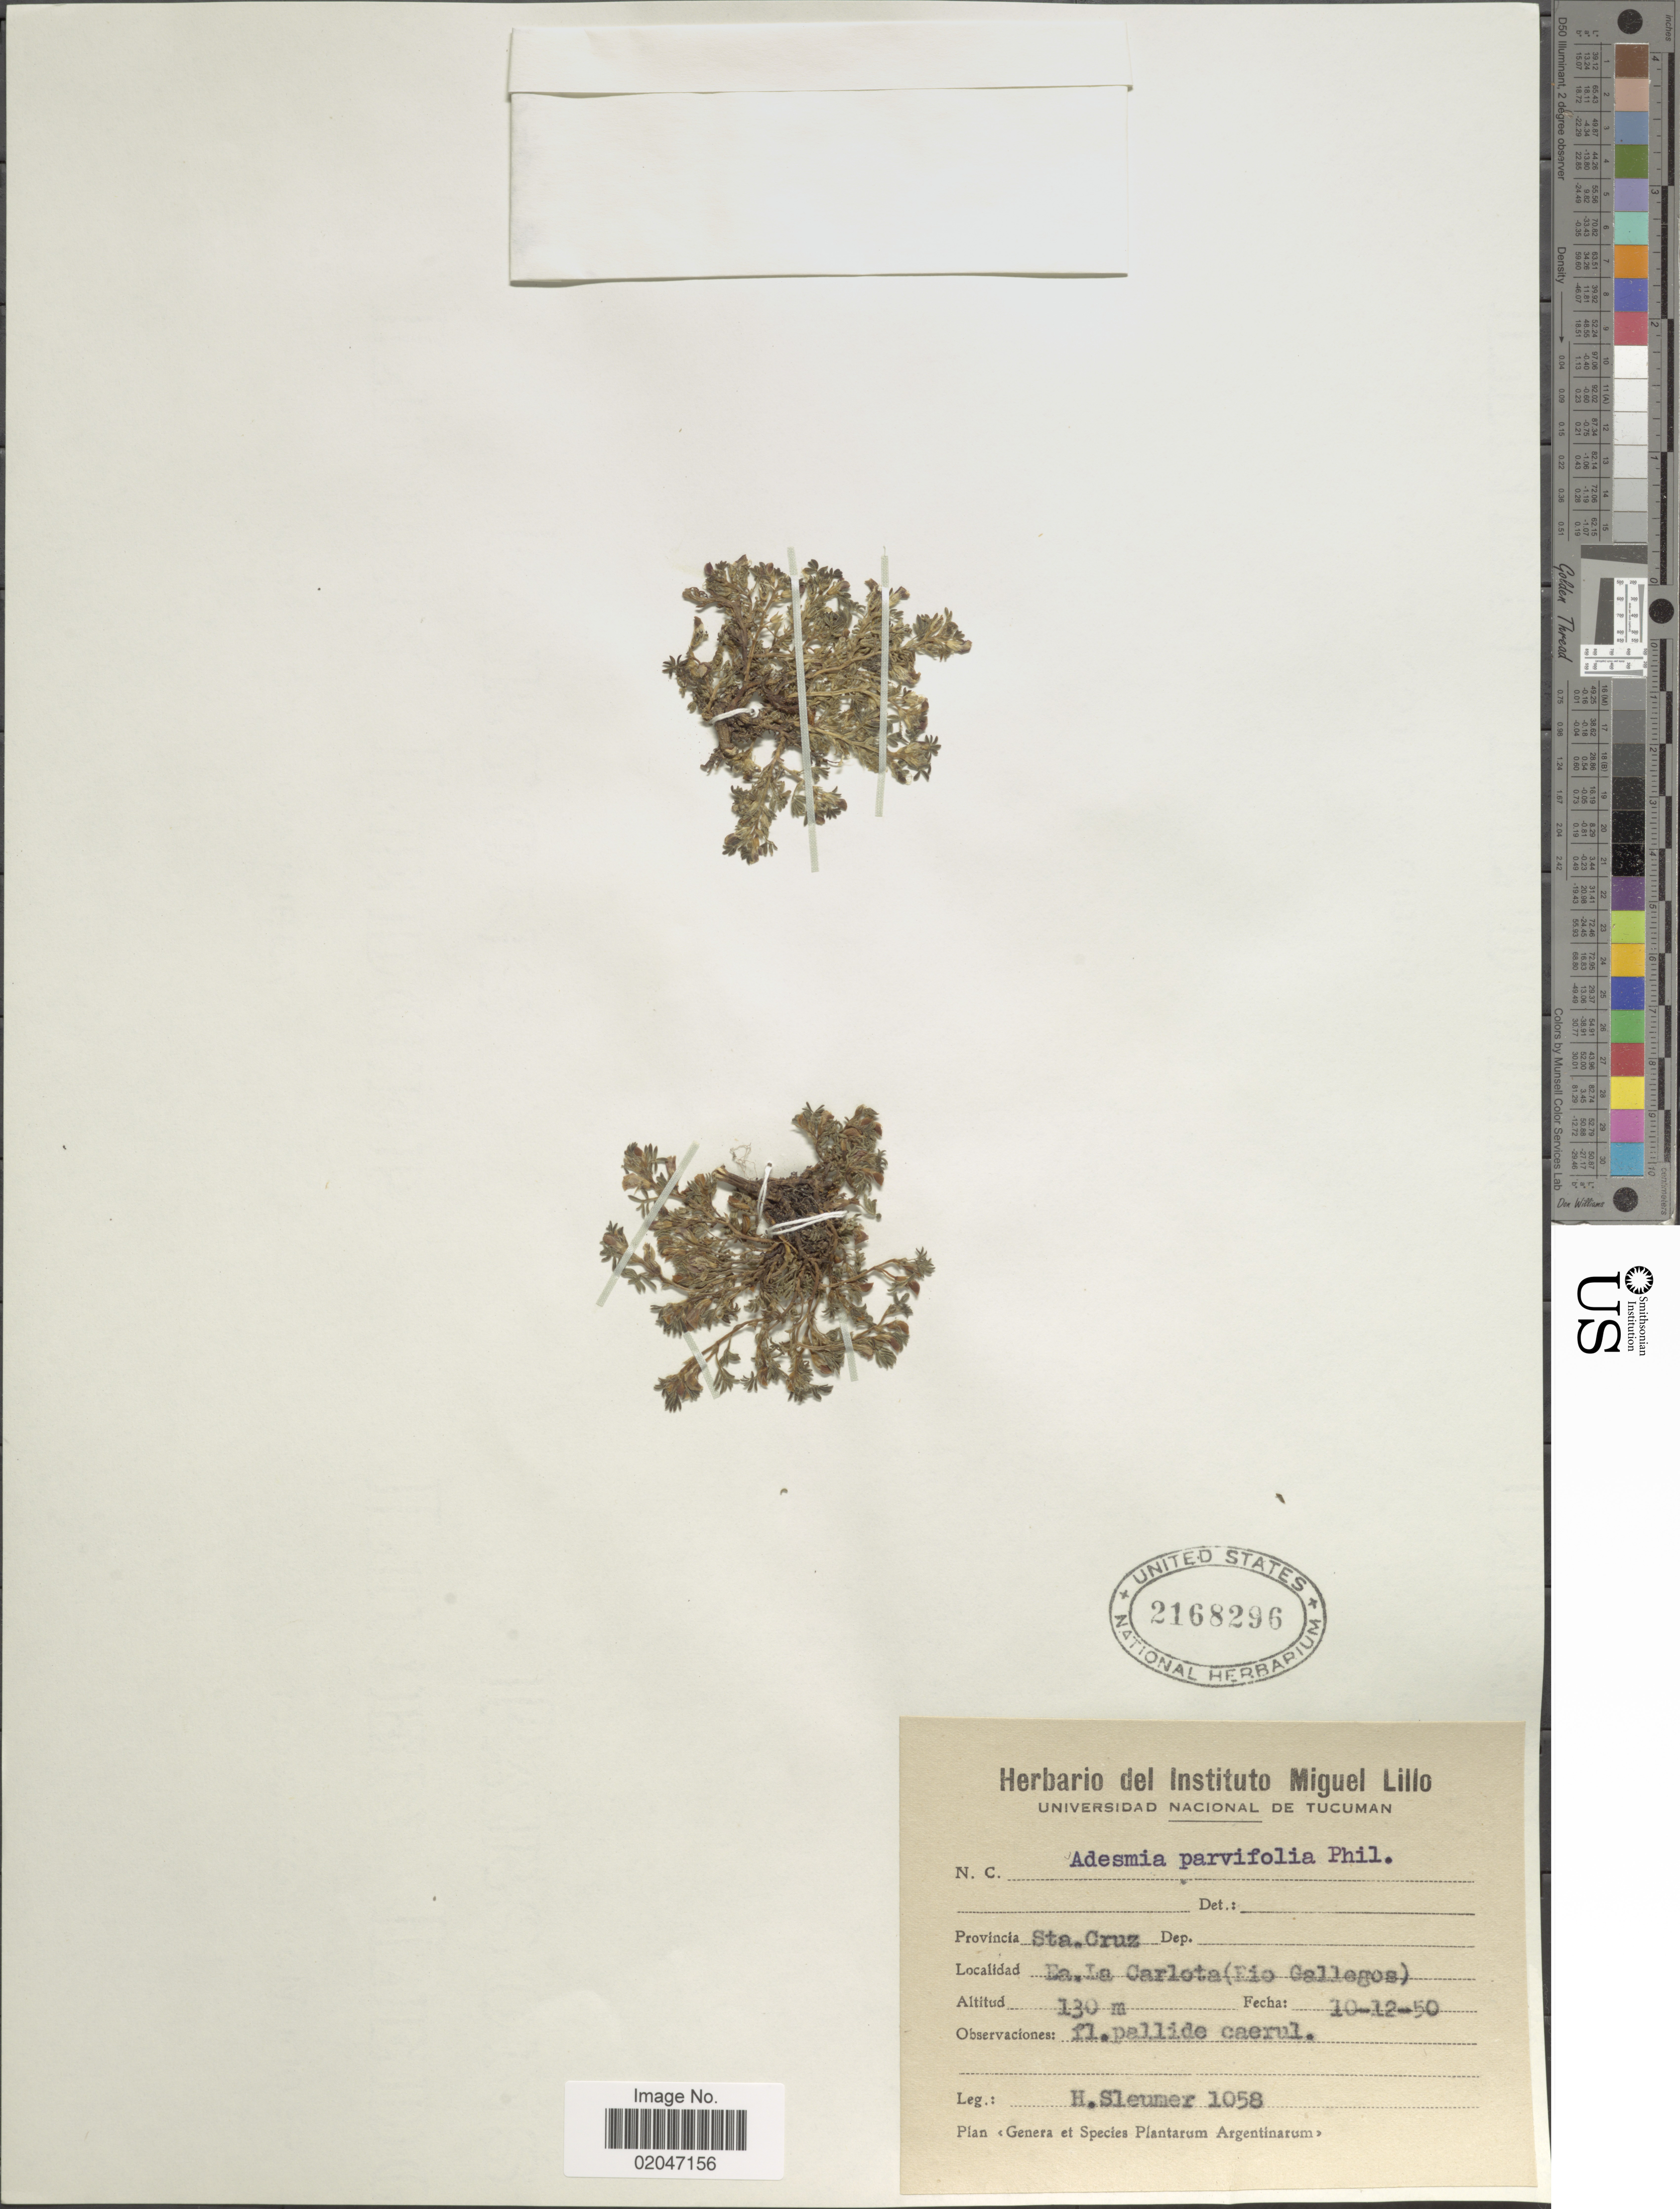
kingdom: Plantae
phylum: Tracheophyta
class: Magnoliopsida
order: Fabales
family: Fabaceae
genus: Adesmia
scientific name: Adesmia parvifolia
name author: Phil.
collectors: H. O. Sleumer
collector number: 1058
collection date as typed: Transcribed d/m/y: 10/12/50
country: Argentina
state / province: Santa Cruz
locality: Ea La Carlota (Rio Gallegos)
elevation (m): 130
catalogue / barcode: US 2168296